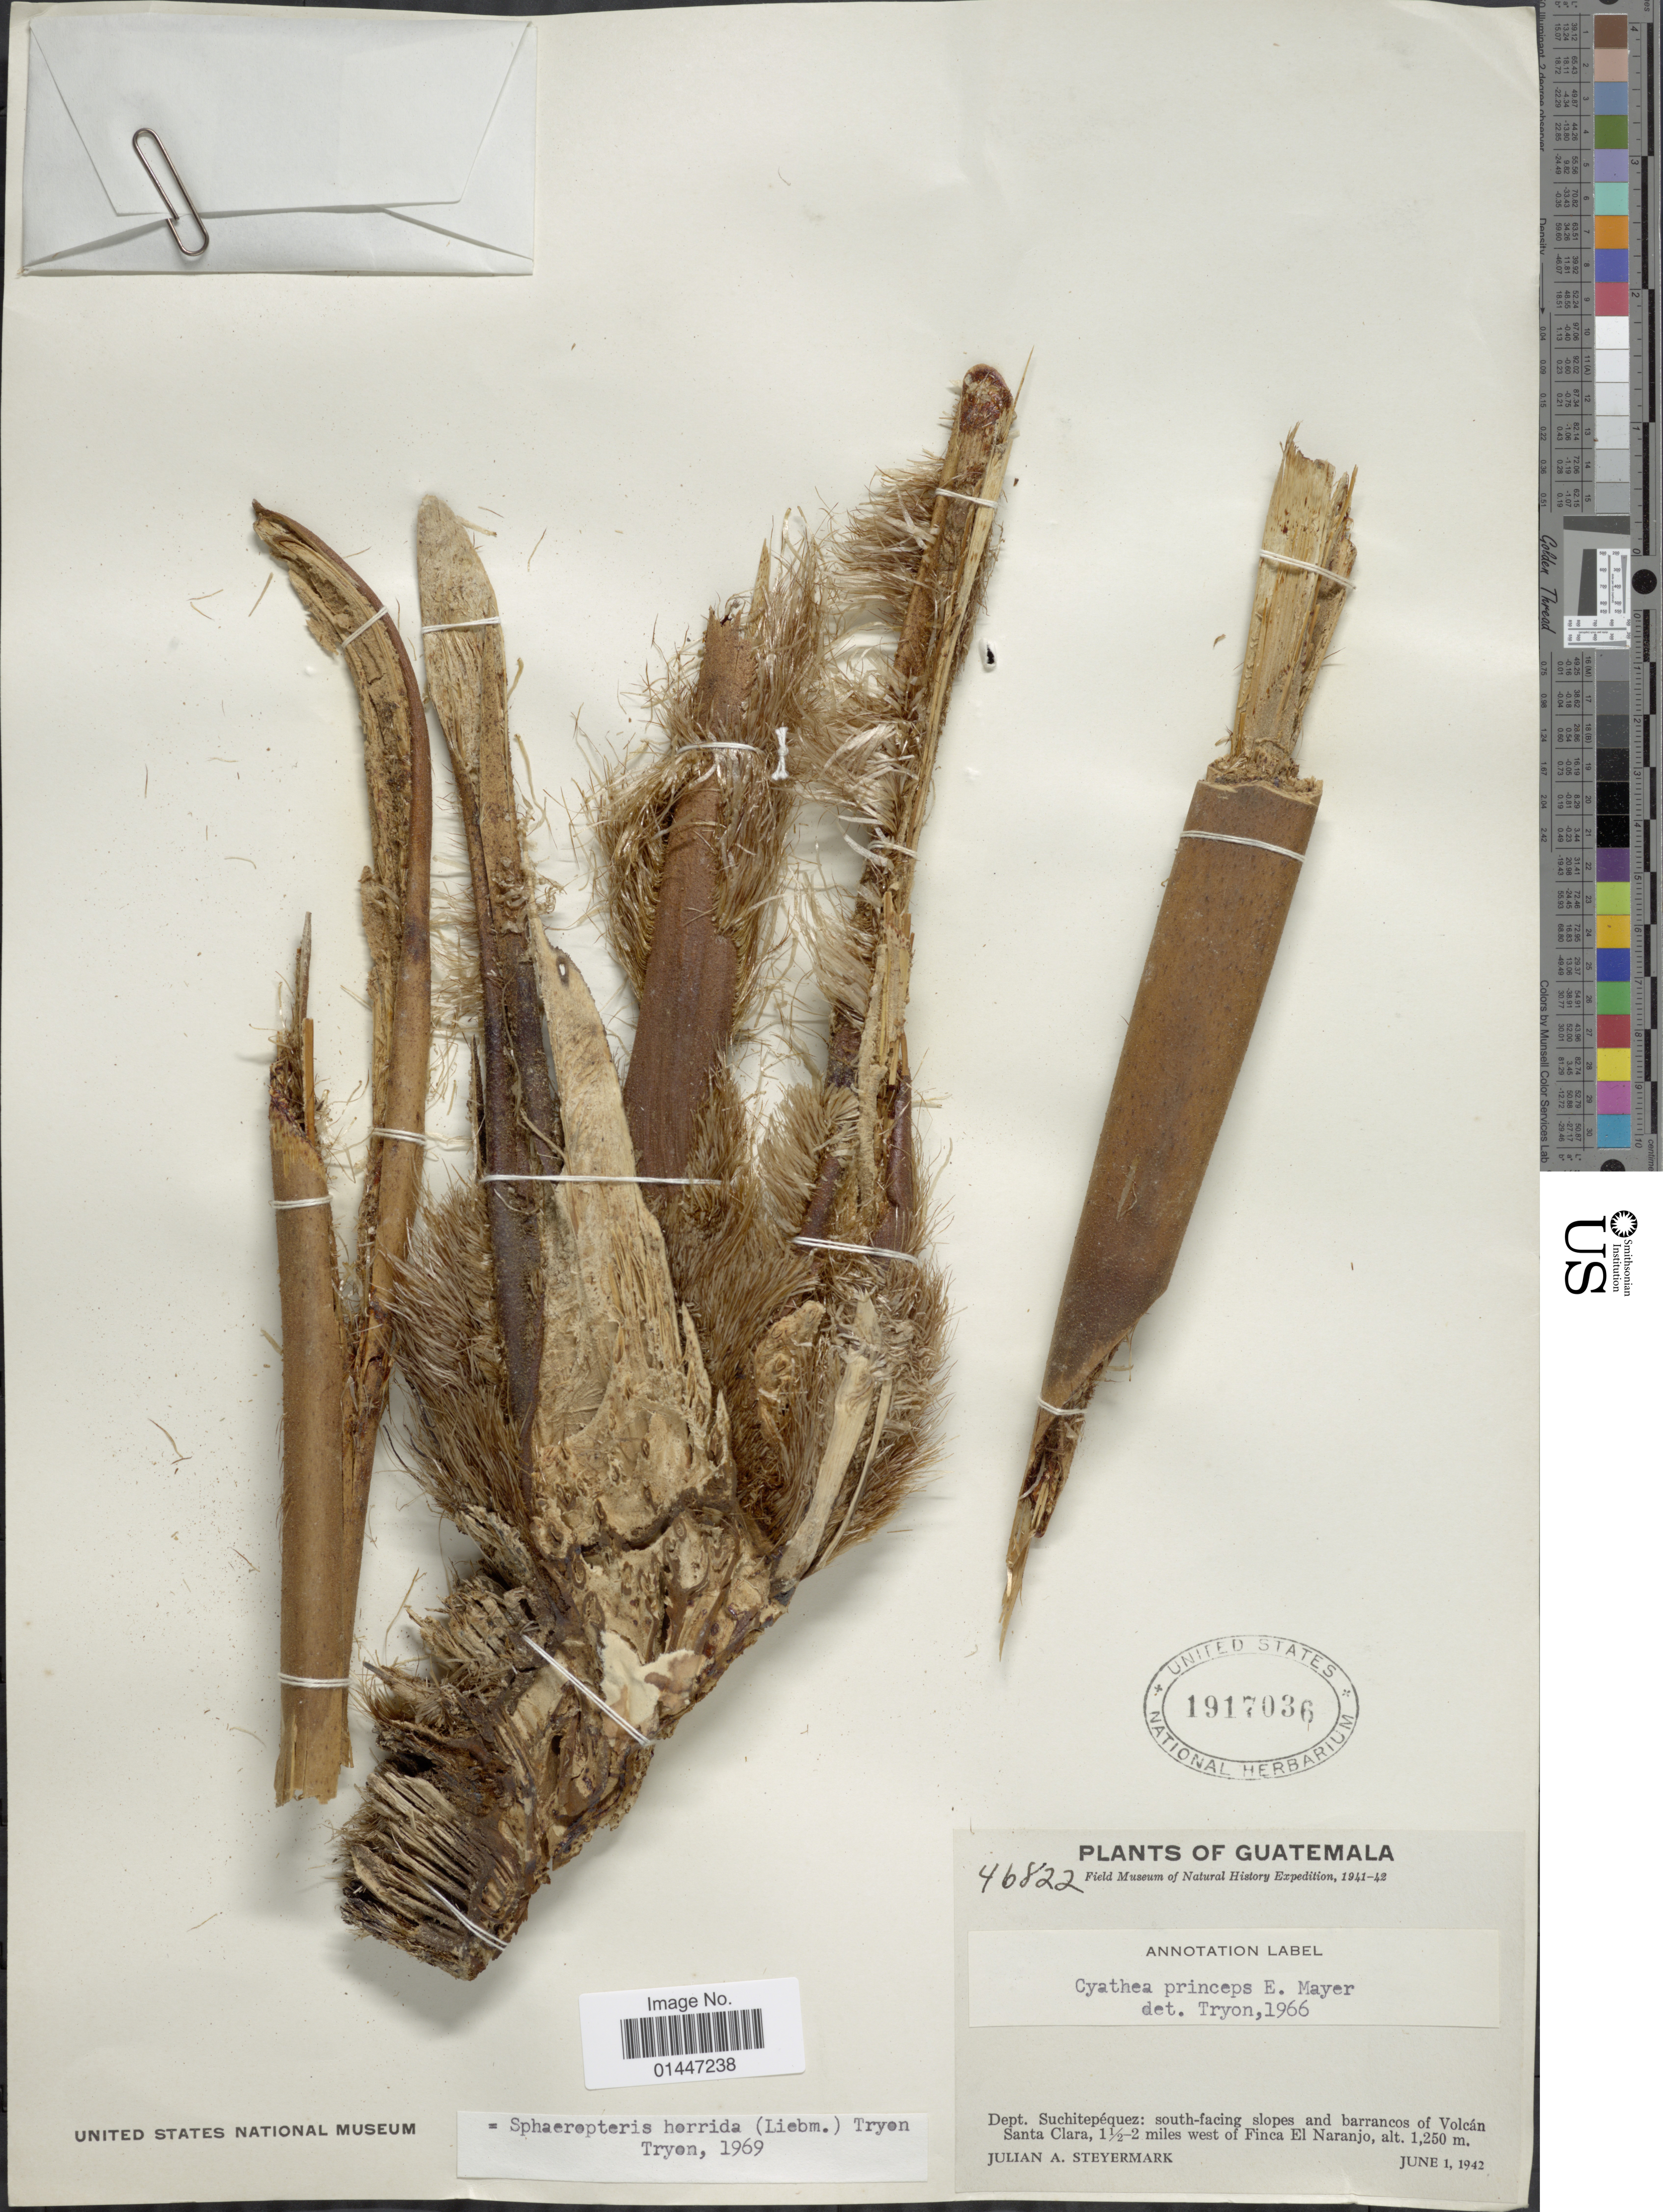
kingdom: Plantae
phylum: Tracheophyta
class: Polypodiopsida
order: Cyatheales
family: Cyatheaceae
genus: Sphaeropteris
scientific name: Sphaeropteris horrida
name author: (Liebm.) R.M. Tryon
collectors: J. Steyermark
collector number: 46822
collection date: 1942-06-01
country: Guatemala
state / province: Suchitepéquez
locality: Dept. Suchitepequez: south - facing slopes and barrancos of Volcan Santa Clara, 1½ - 2 miles west of Finca El Naranjo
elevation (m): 1250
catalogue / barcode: US 1917036